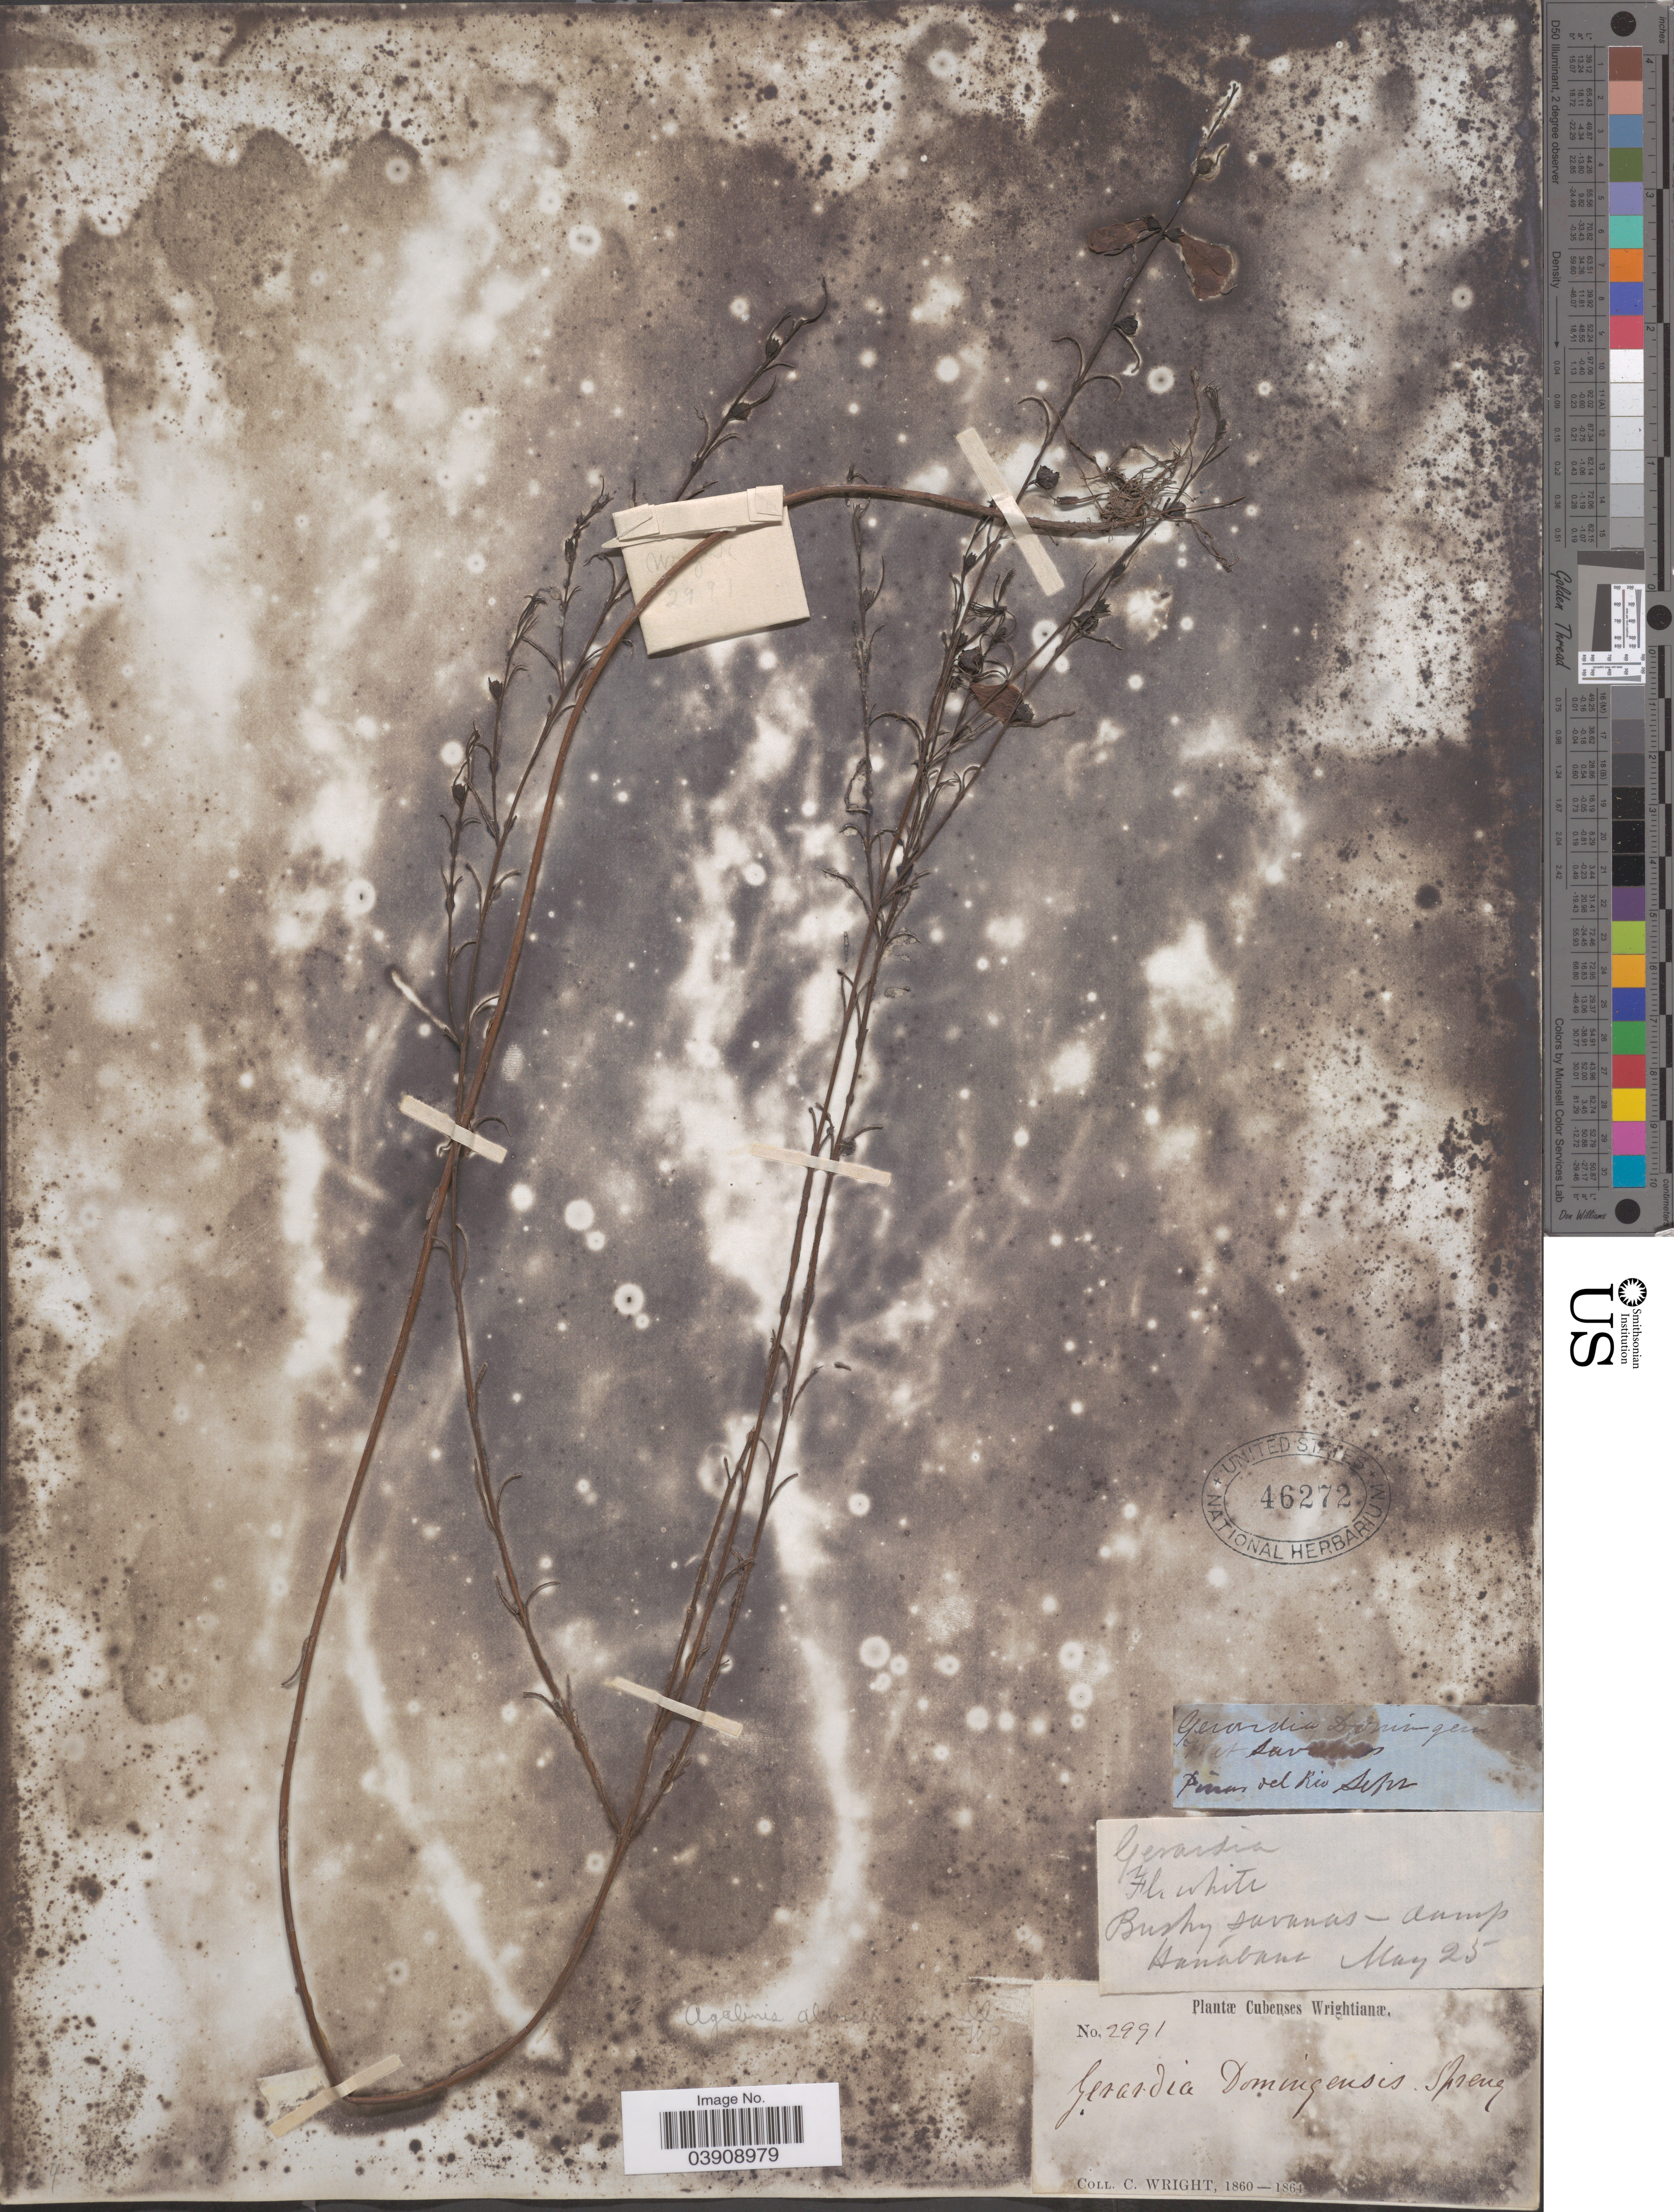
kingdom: Plantae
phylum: Tracheophyta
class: Magnoliopsida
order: Lamiales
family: Orobanchaceae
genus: Agalinis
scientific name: Agalinis fasciculata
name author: (Elliott) Raf.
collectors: C. Wright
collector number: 2991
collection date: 1860-05-25/1864-05-25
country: Cuba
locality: Hanábana.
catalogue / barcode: US 46272